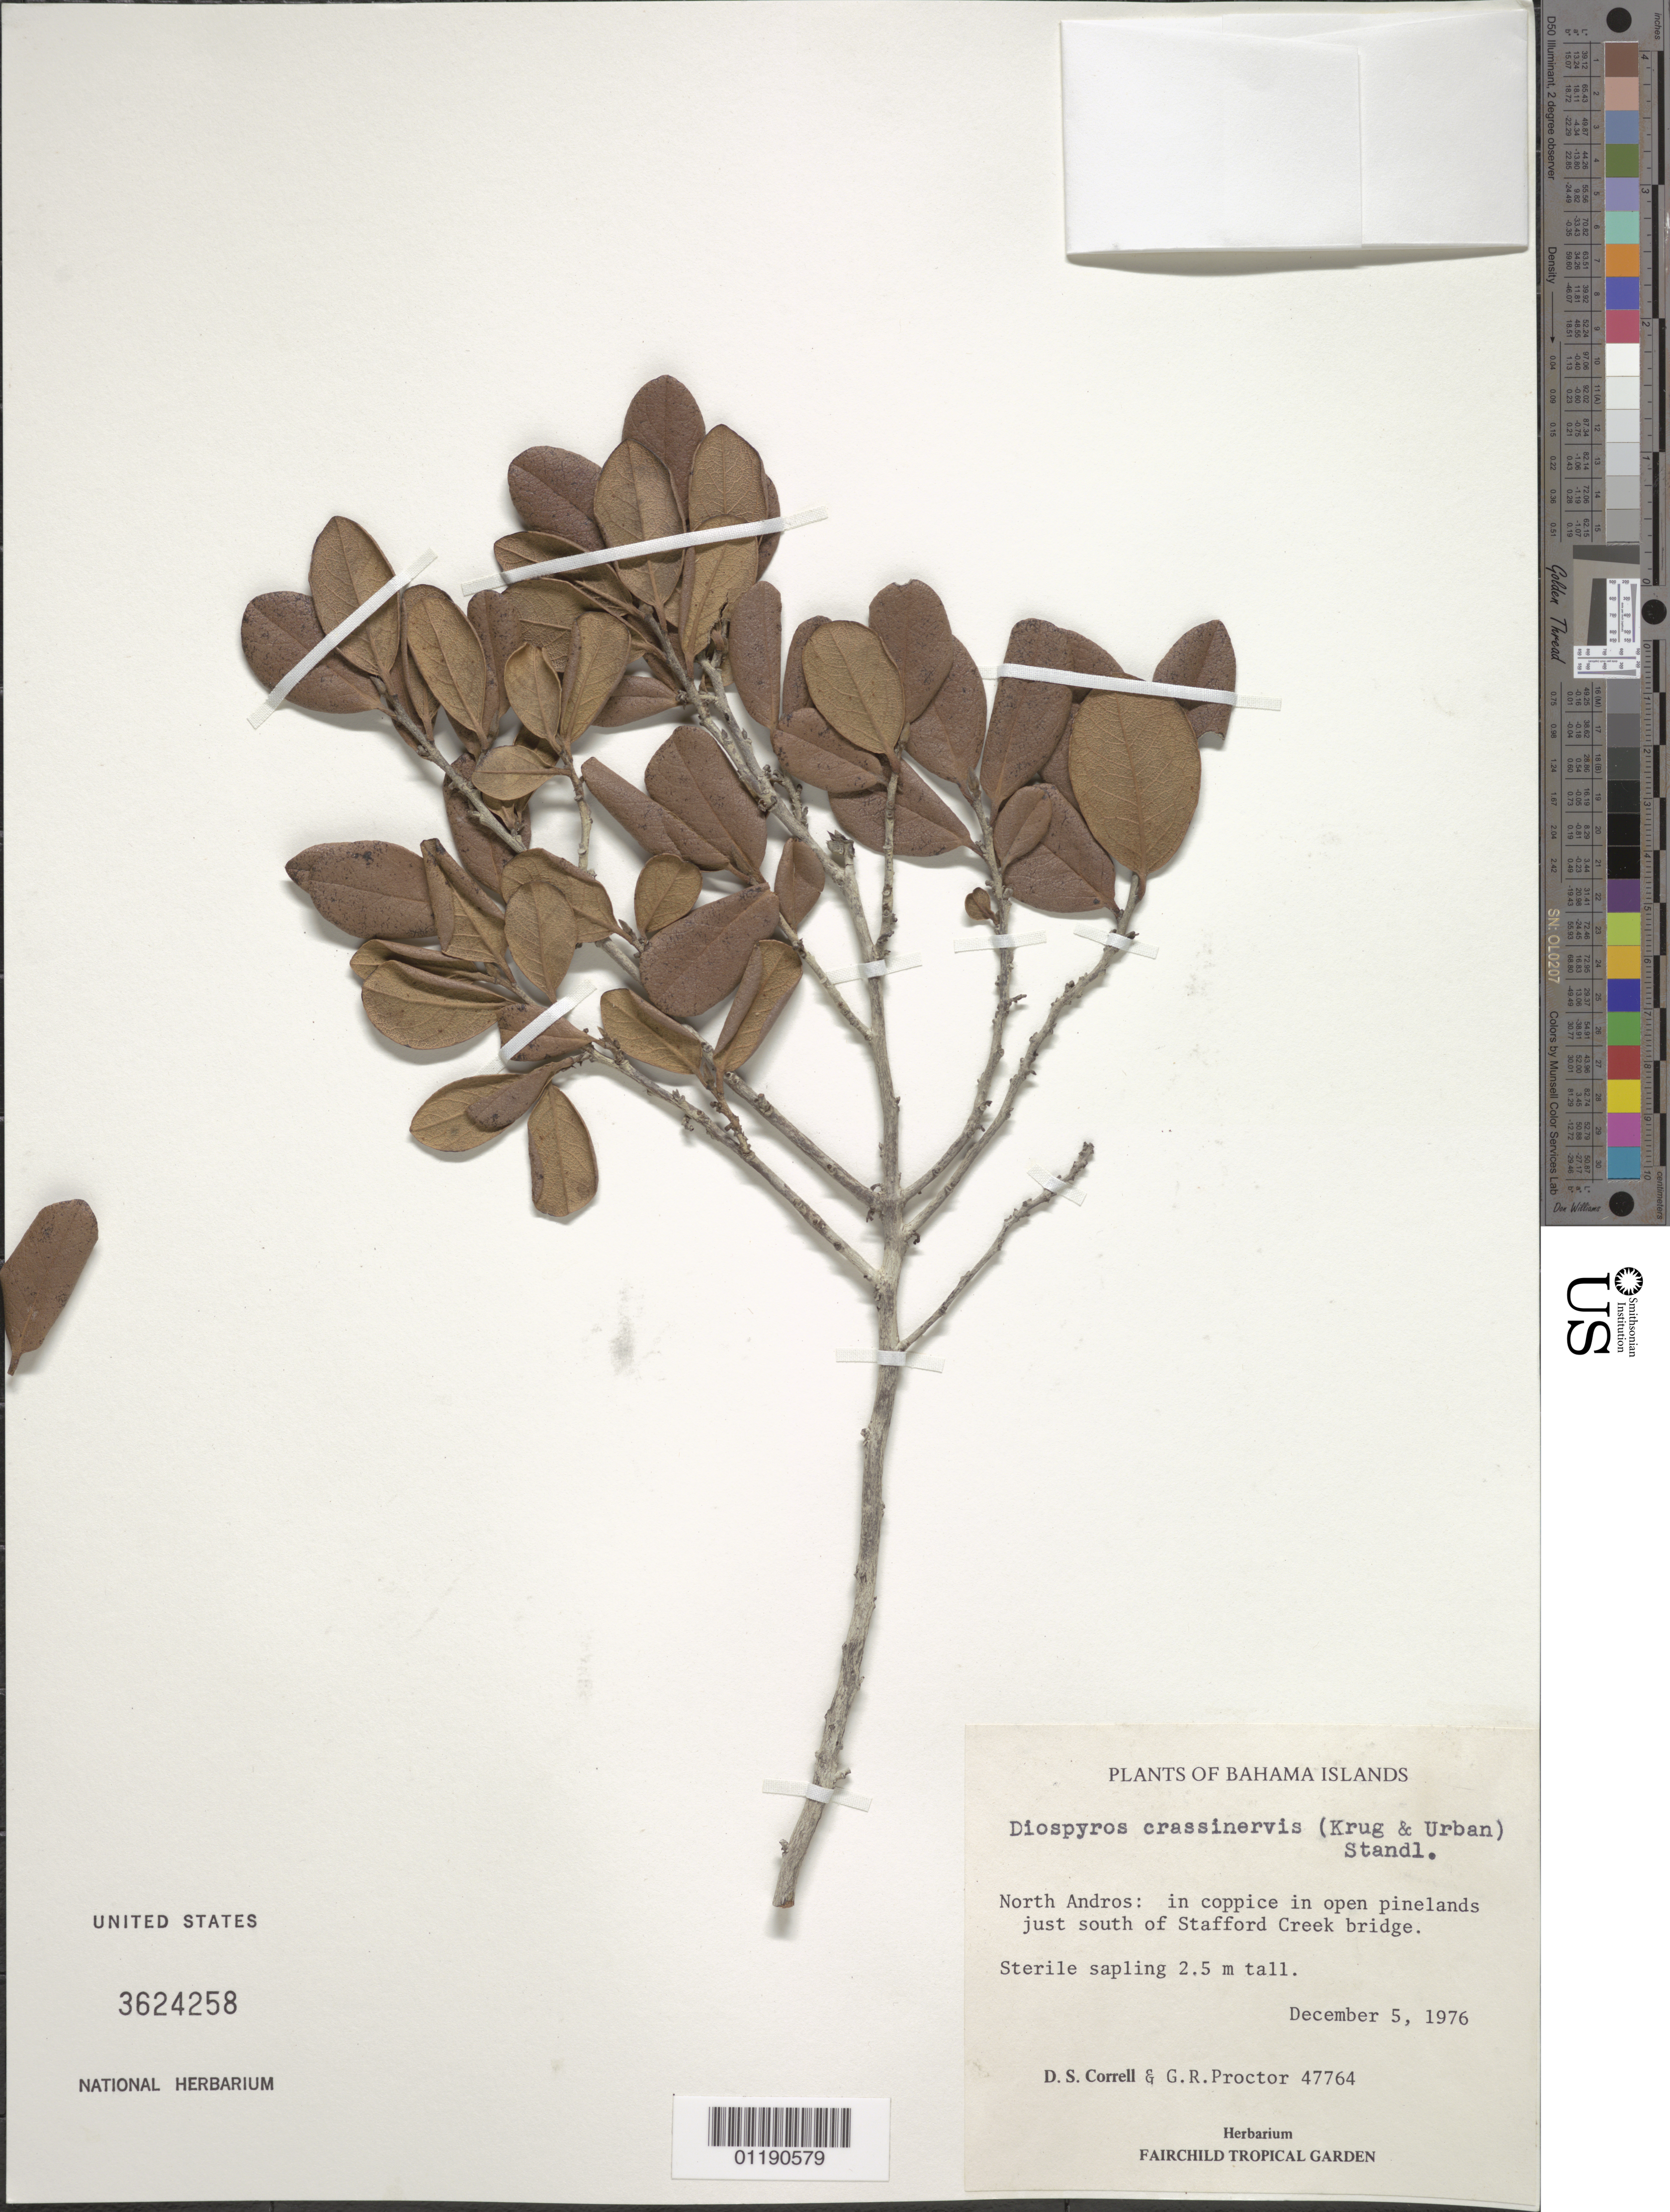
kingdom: Plantae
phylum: Tracheophyta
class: Magnoliopsida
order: Ericales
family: Ebenaceae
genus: Diospyros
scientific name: Diospyros crassinervis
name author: (Krug & Urb.) Standl.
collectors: D. S. Correll & G. R. Proctor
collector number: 47764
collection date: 1976-12-05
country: Bahamas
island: North Andros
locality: North Andros: S of Stafford Creek Bridge.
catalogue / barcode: US 3624258